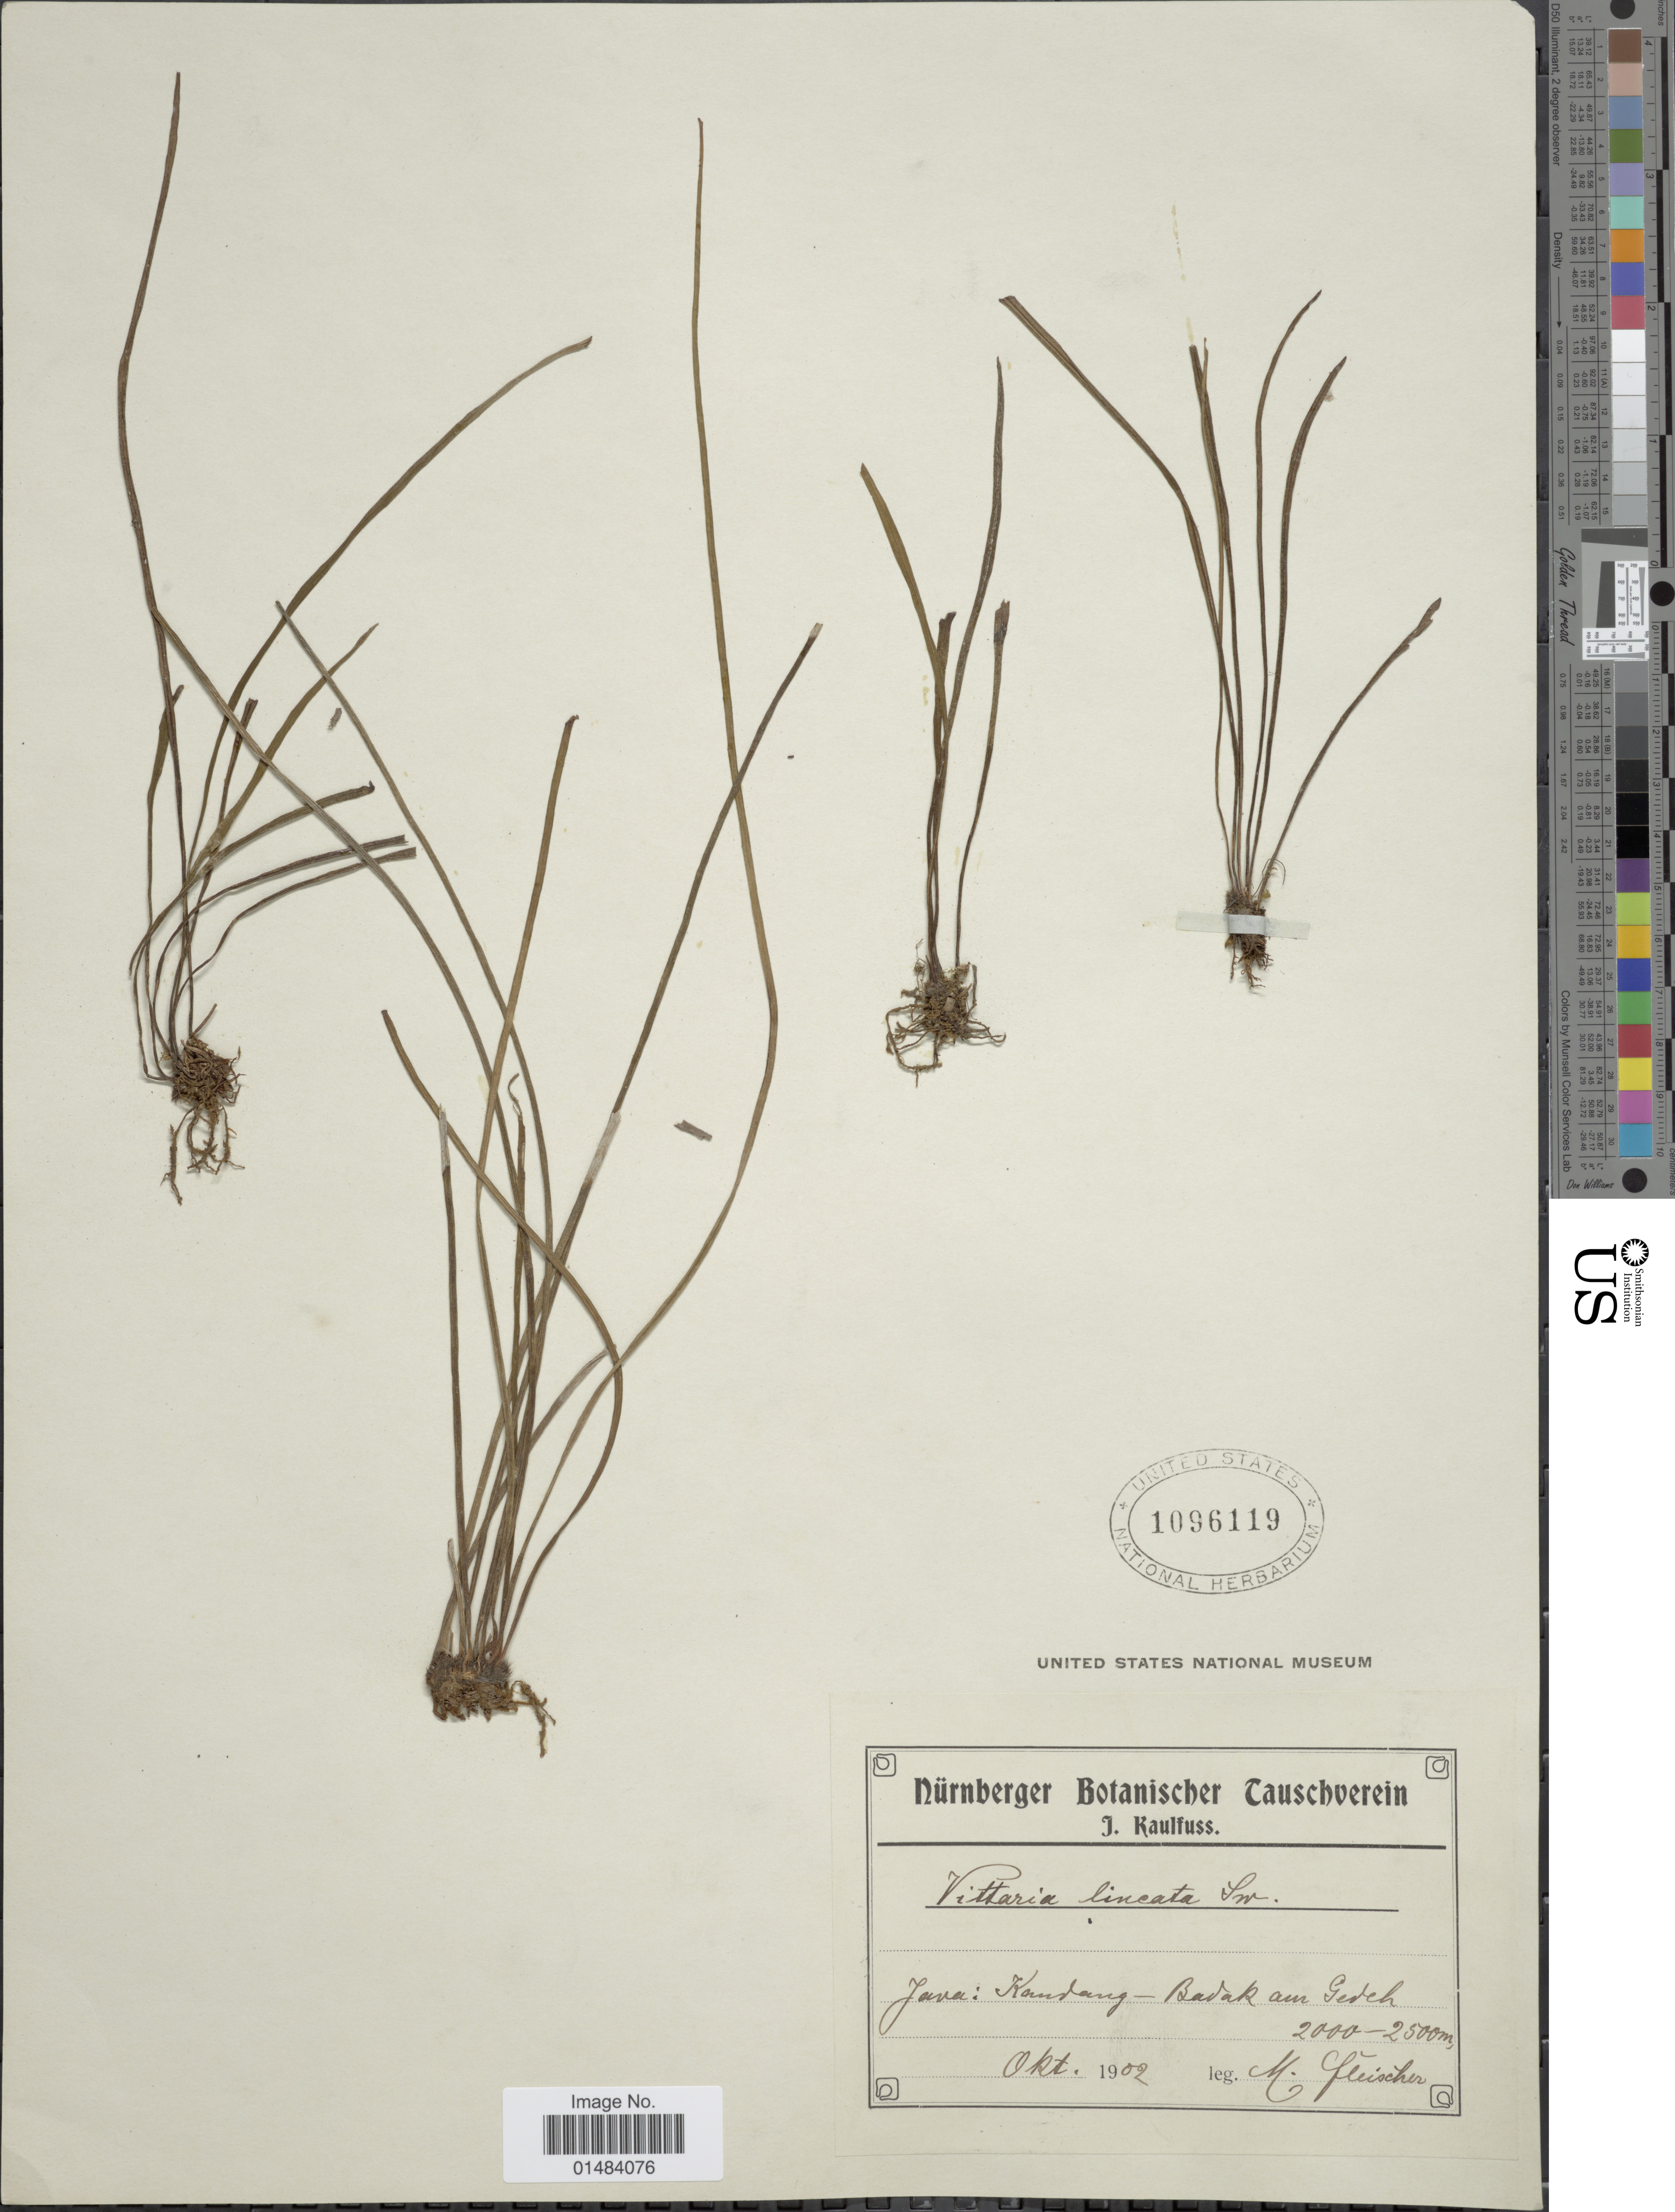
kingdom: Plantae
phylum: Tracheophyta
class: Polypodiopsida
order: Polypodiales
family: Pteridaceae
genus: Vittaria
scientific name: Vittaria lineata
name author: (L.) Sm.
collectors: M. Fleischer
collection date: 1902-10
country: Indonesia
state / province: Java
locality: Java: Kandang-Badak am Gedeh.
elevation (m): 2000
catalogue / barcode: US 1096119